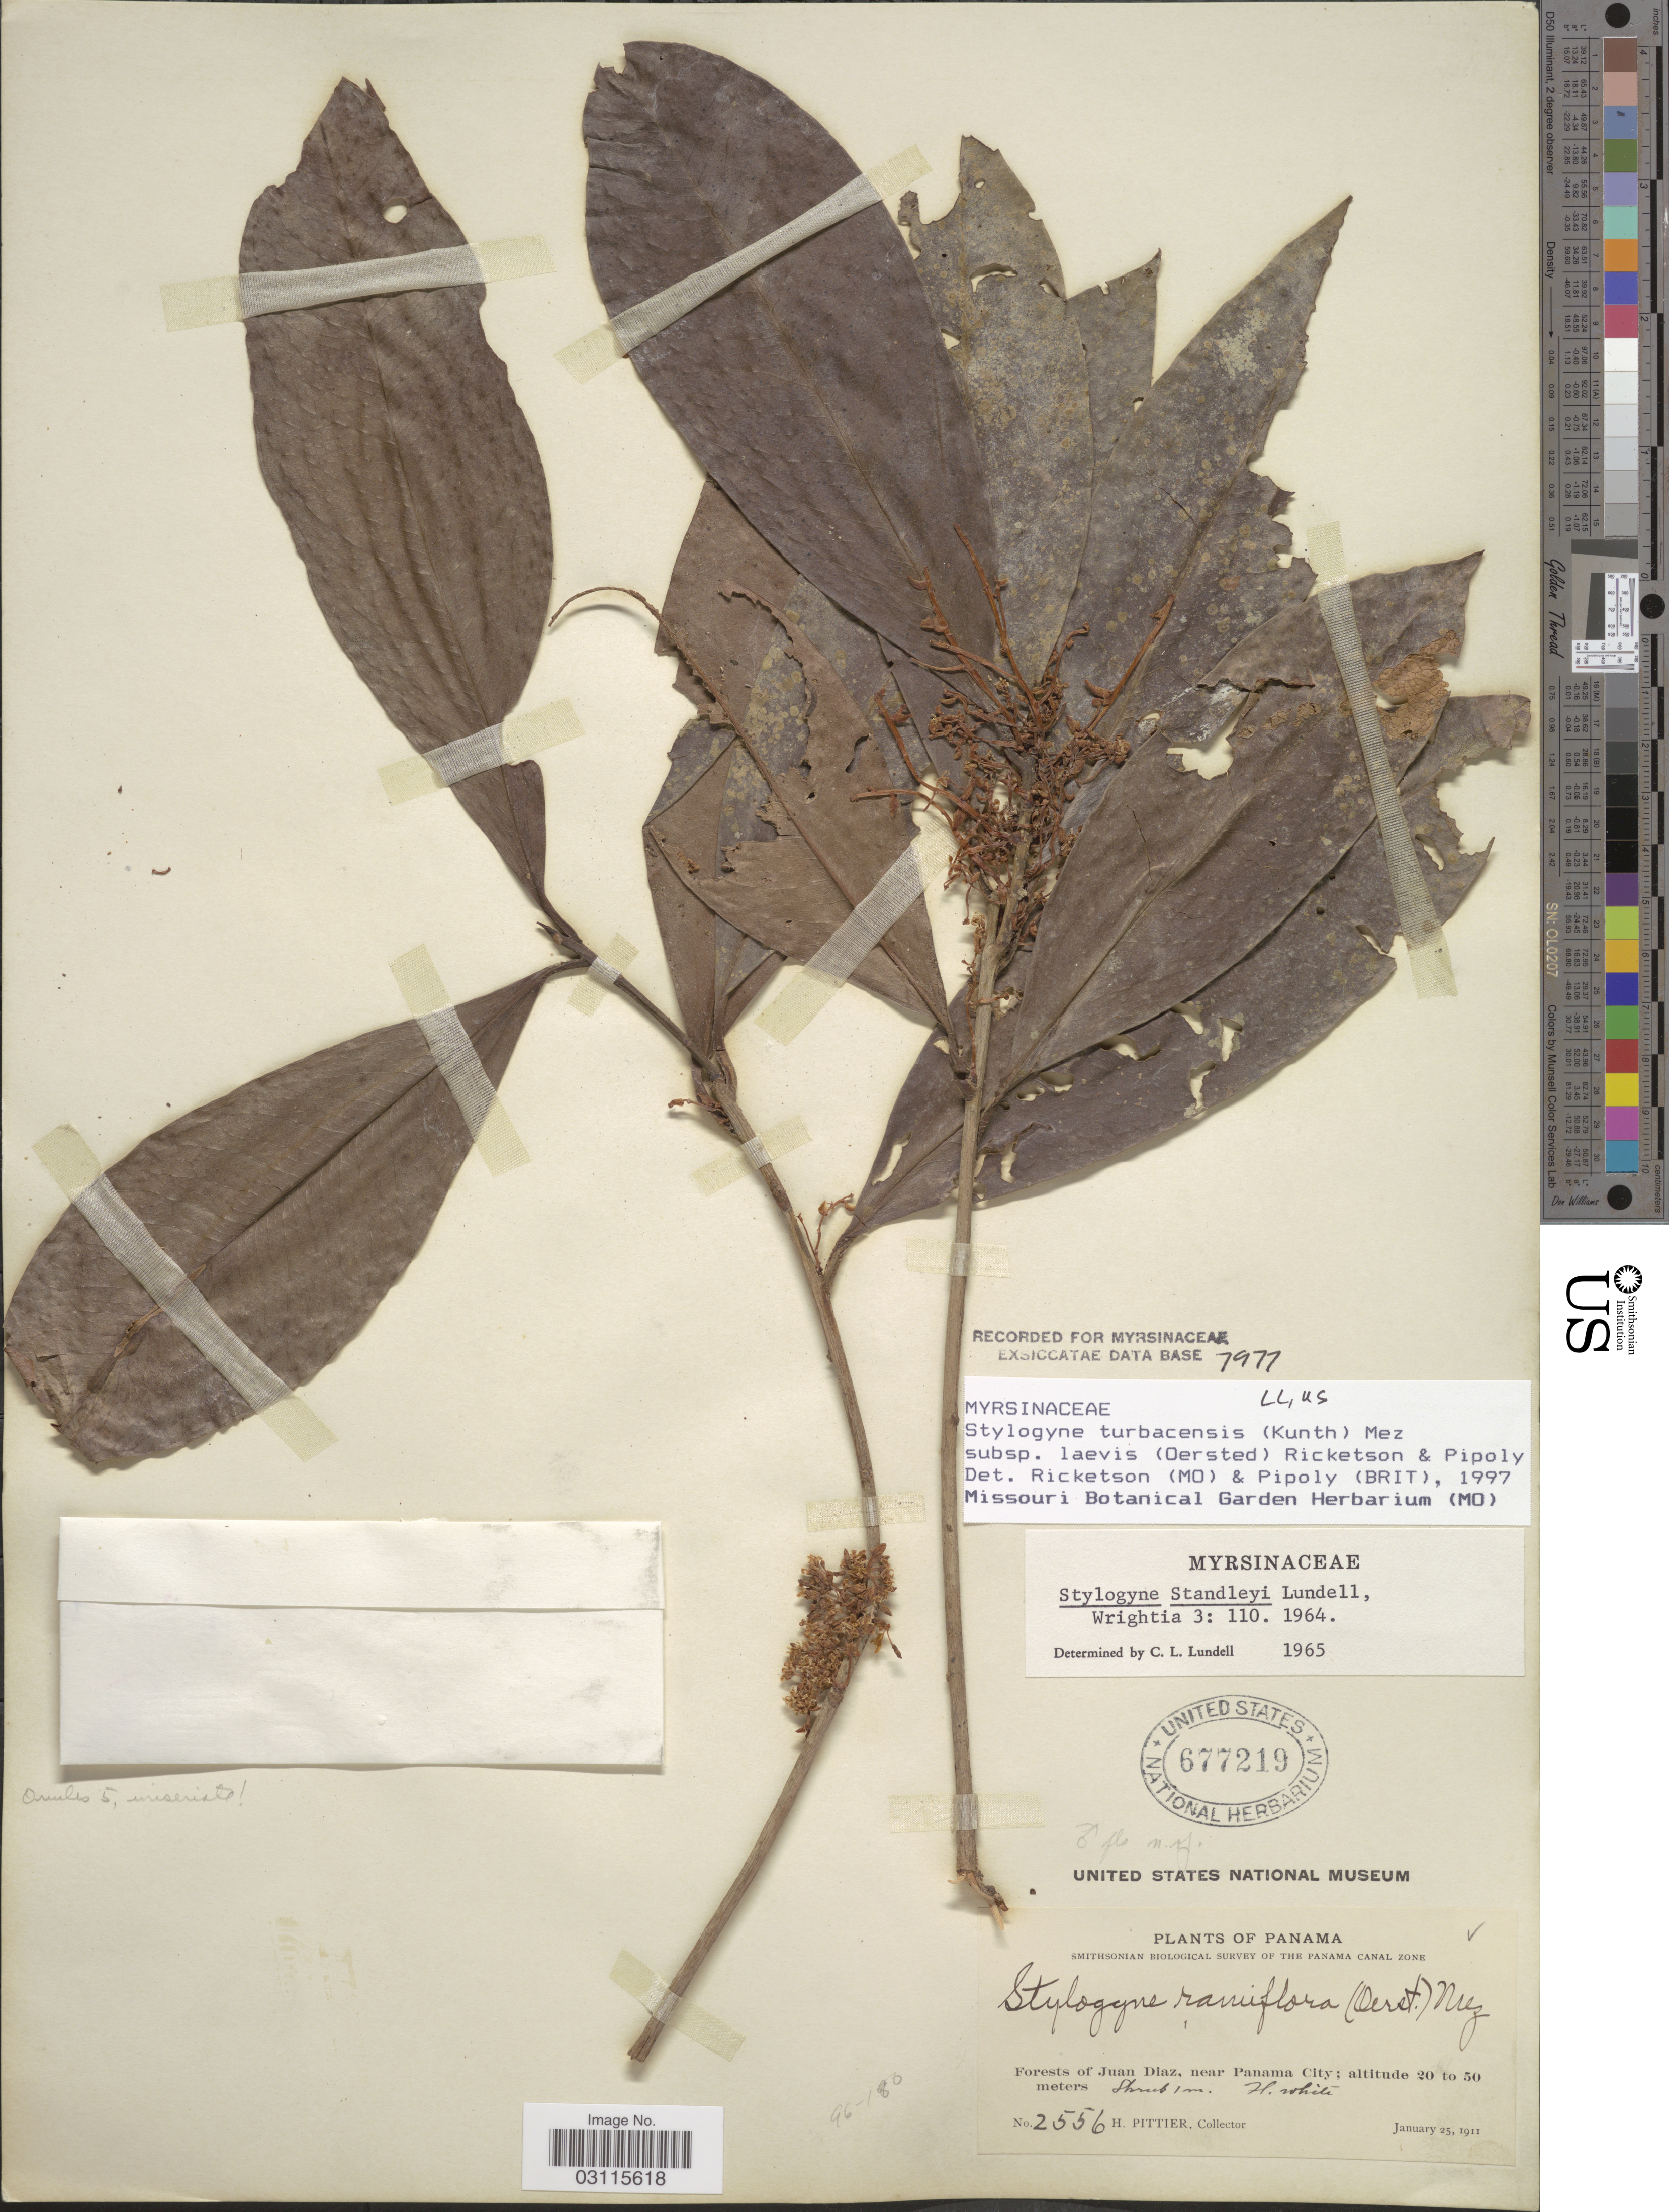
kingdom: Plantae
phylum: Tracheophyta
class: Magnoliopsida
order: Ericales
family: Primulaceae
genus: Stylogyne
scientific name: Stylogyne turbacensis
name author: (Kunth) Mez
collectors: H. F. Pittier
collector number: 2556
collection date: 1911-01-25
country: Panama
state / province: Panamá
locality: Forest of Juan Diaz, near Panama City.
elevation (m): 20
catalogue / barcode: US 677219